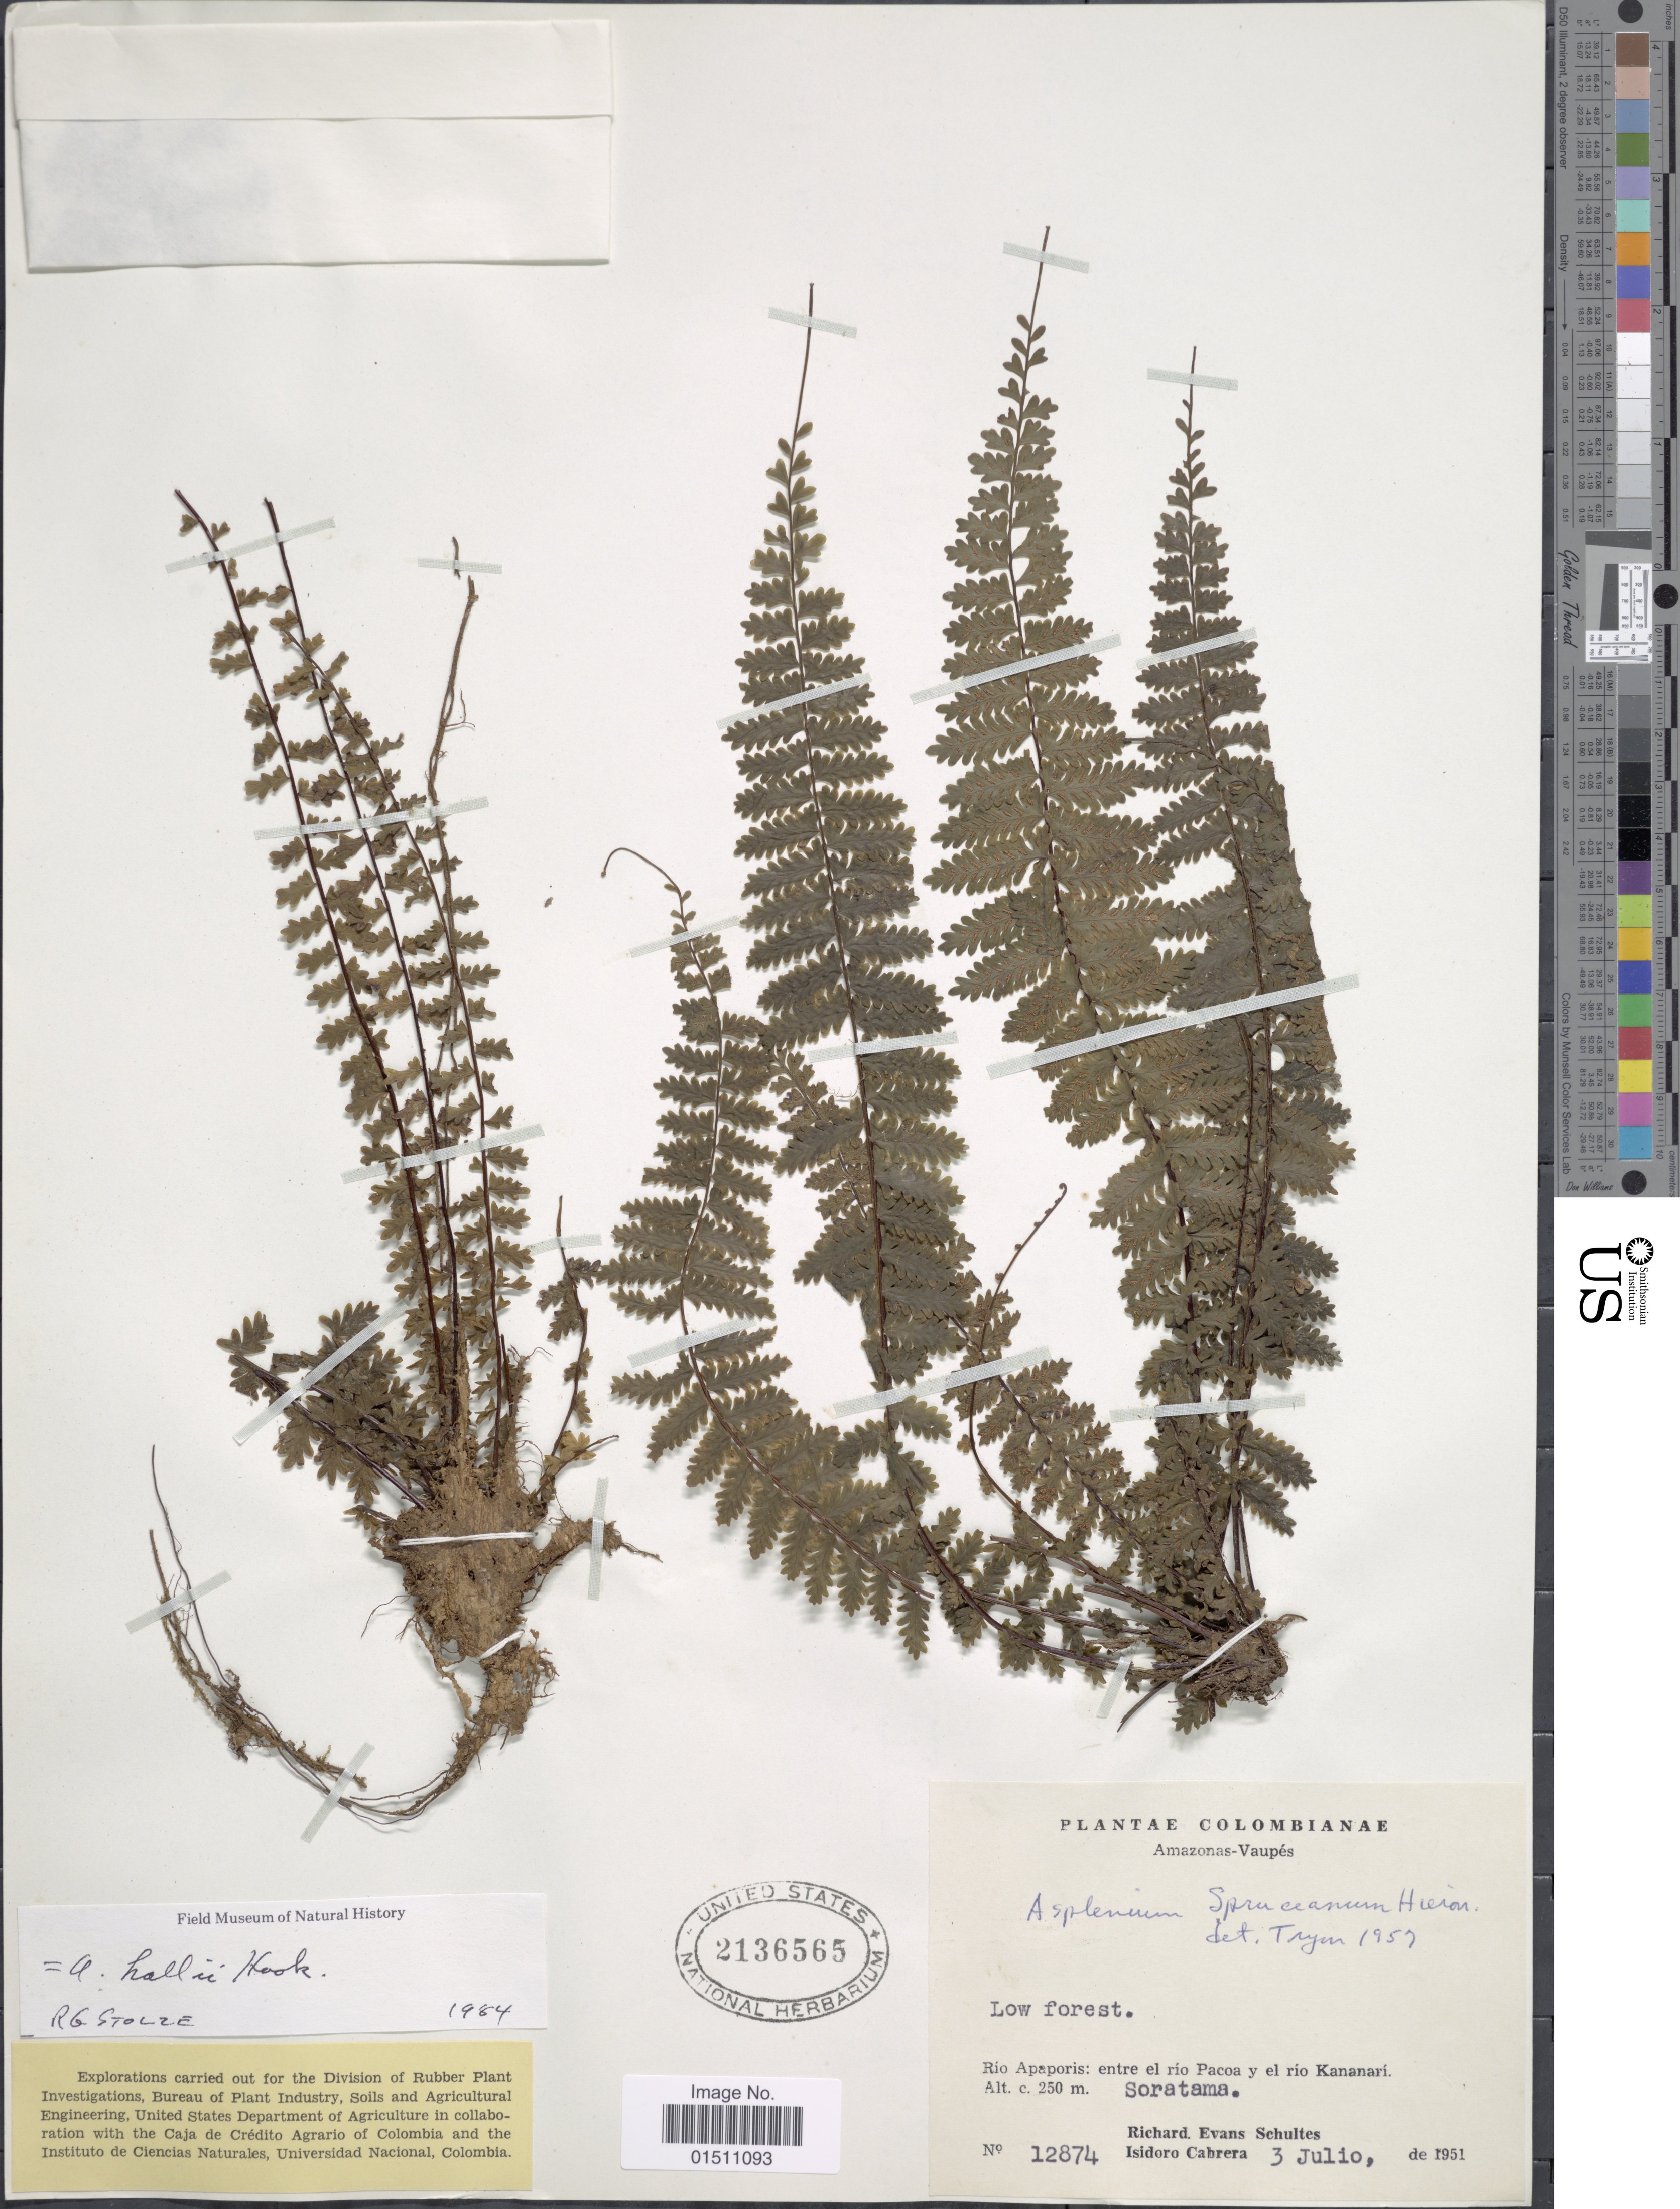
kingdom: Plantae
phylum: Tracheophyta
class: Polypodiopsida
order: Polypodiales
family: Aspleniaceae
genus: Asplenium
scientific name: Asplenium hallii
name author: Hook.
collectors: R. E. Schultes & I. Cabrera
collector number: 12874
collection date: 1951-07-03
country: Colombia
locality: Colomianæ, Amazonas-Vaupes, Río Apaporis: entre el río Pacoa y el río Kananarí, Soratama.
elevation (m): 250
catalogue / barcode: US 2136565